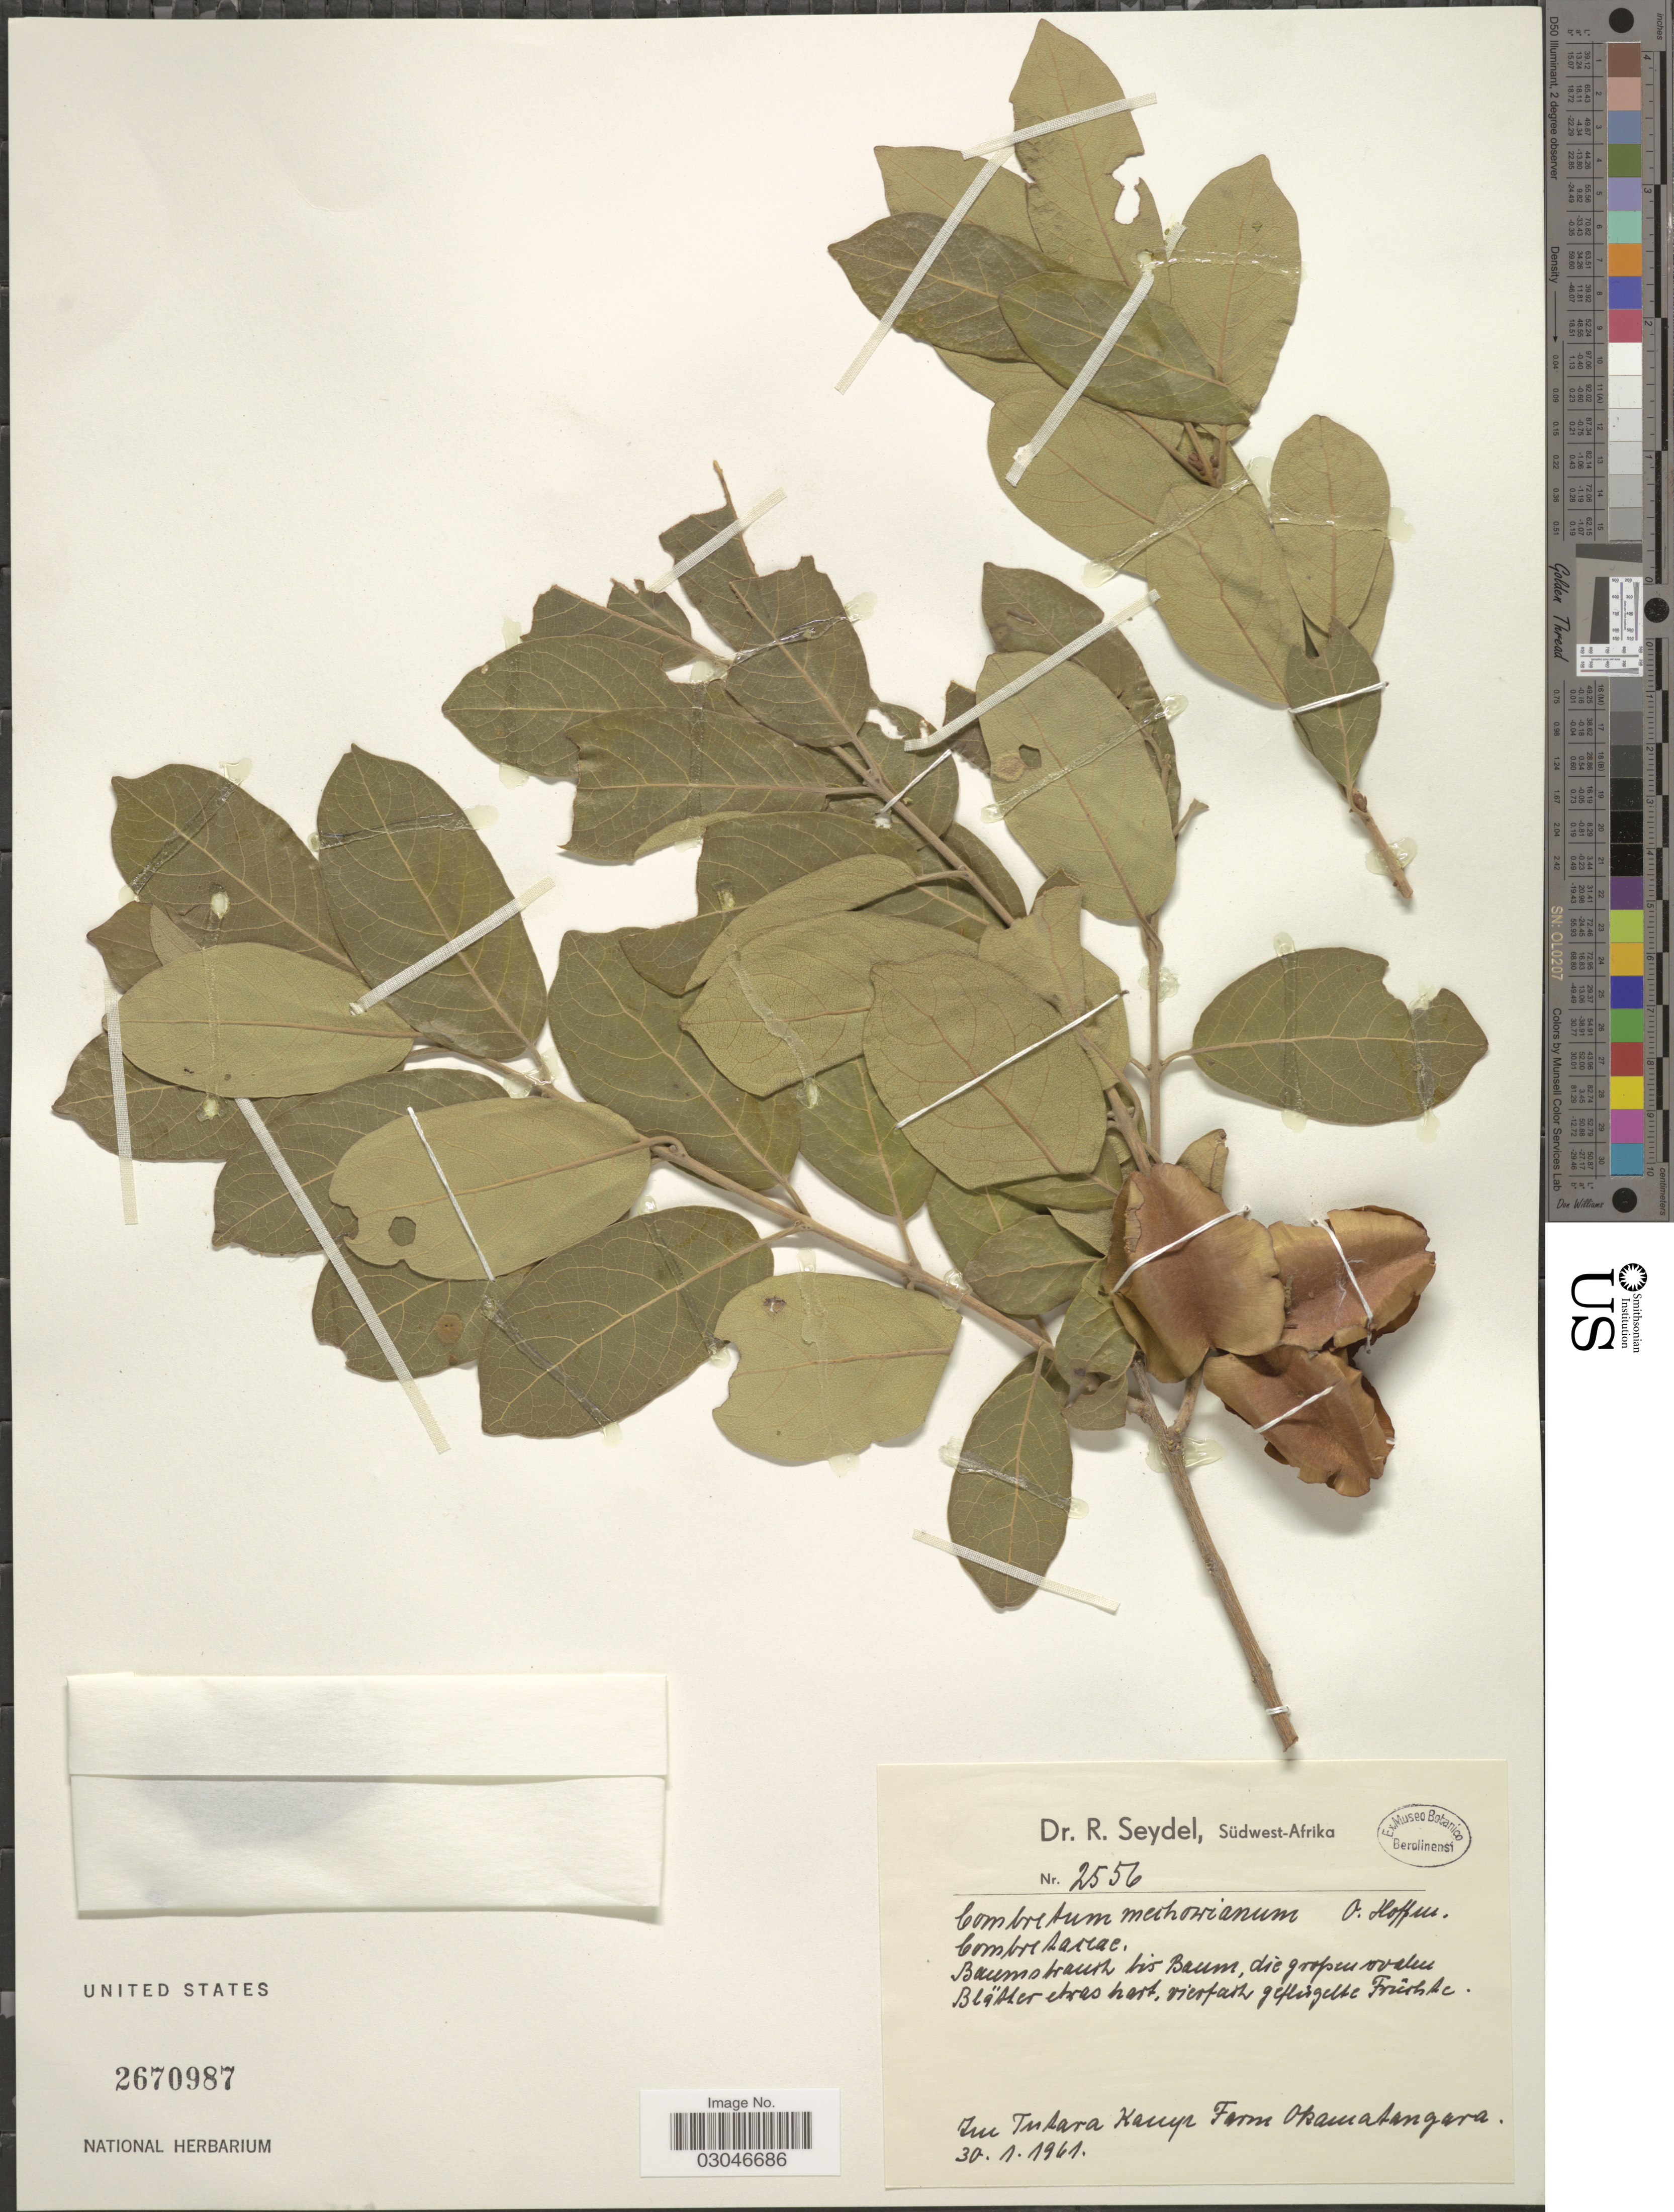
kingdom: Plantae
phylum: Tracheophyta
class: Magnoliopsida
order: Myrtales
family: Combretaceae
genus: Combretum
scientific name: Combretum mechowianum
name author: O. Hoffm.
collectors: R. Seydel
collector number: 2556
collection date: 1961-01-30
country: Namibia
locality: Südwest-Africa. Im Tutara Kauyr Farm Okamatangara.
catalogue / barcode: US 2670987